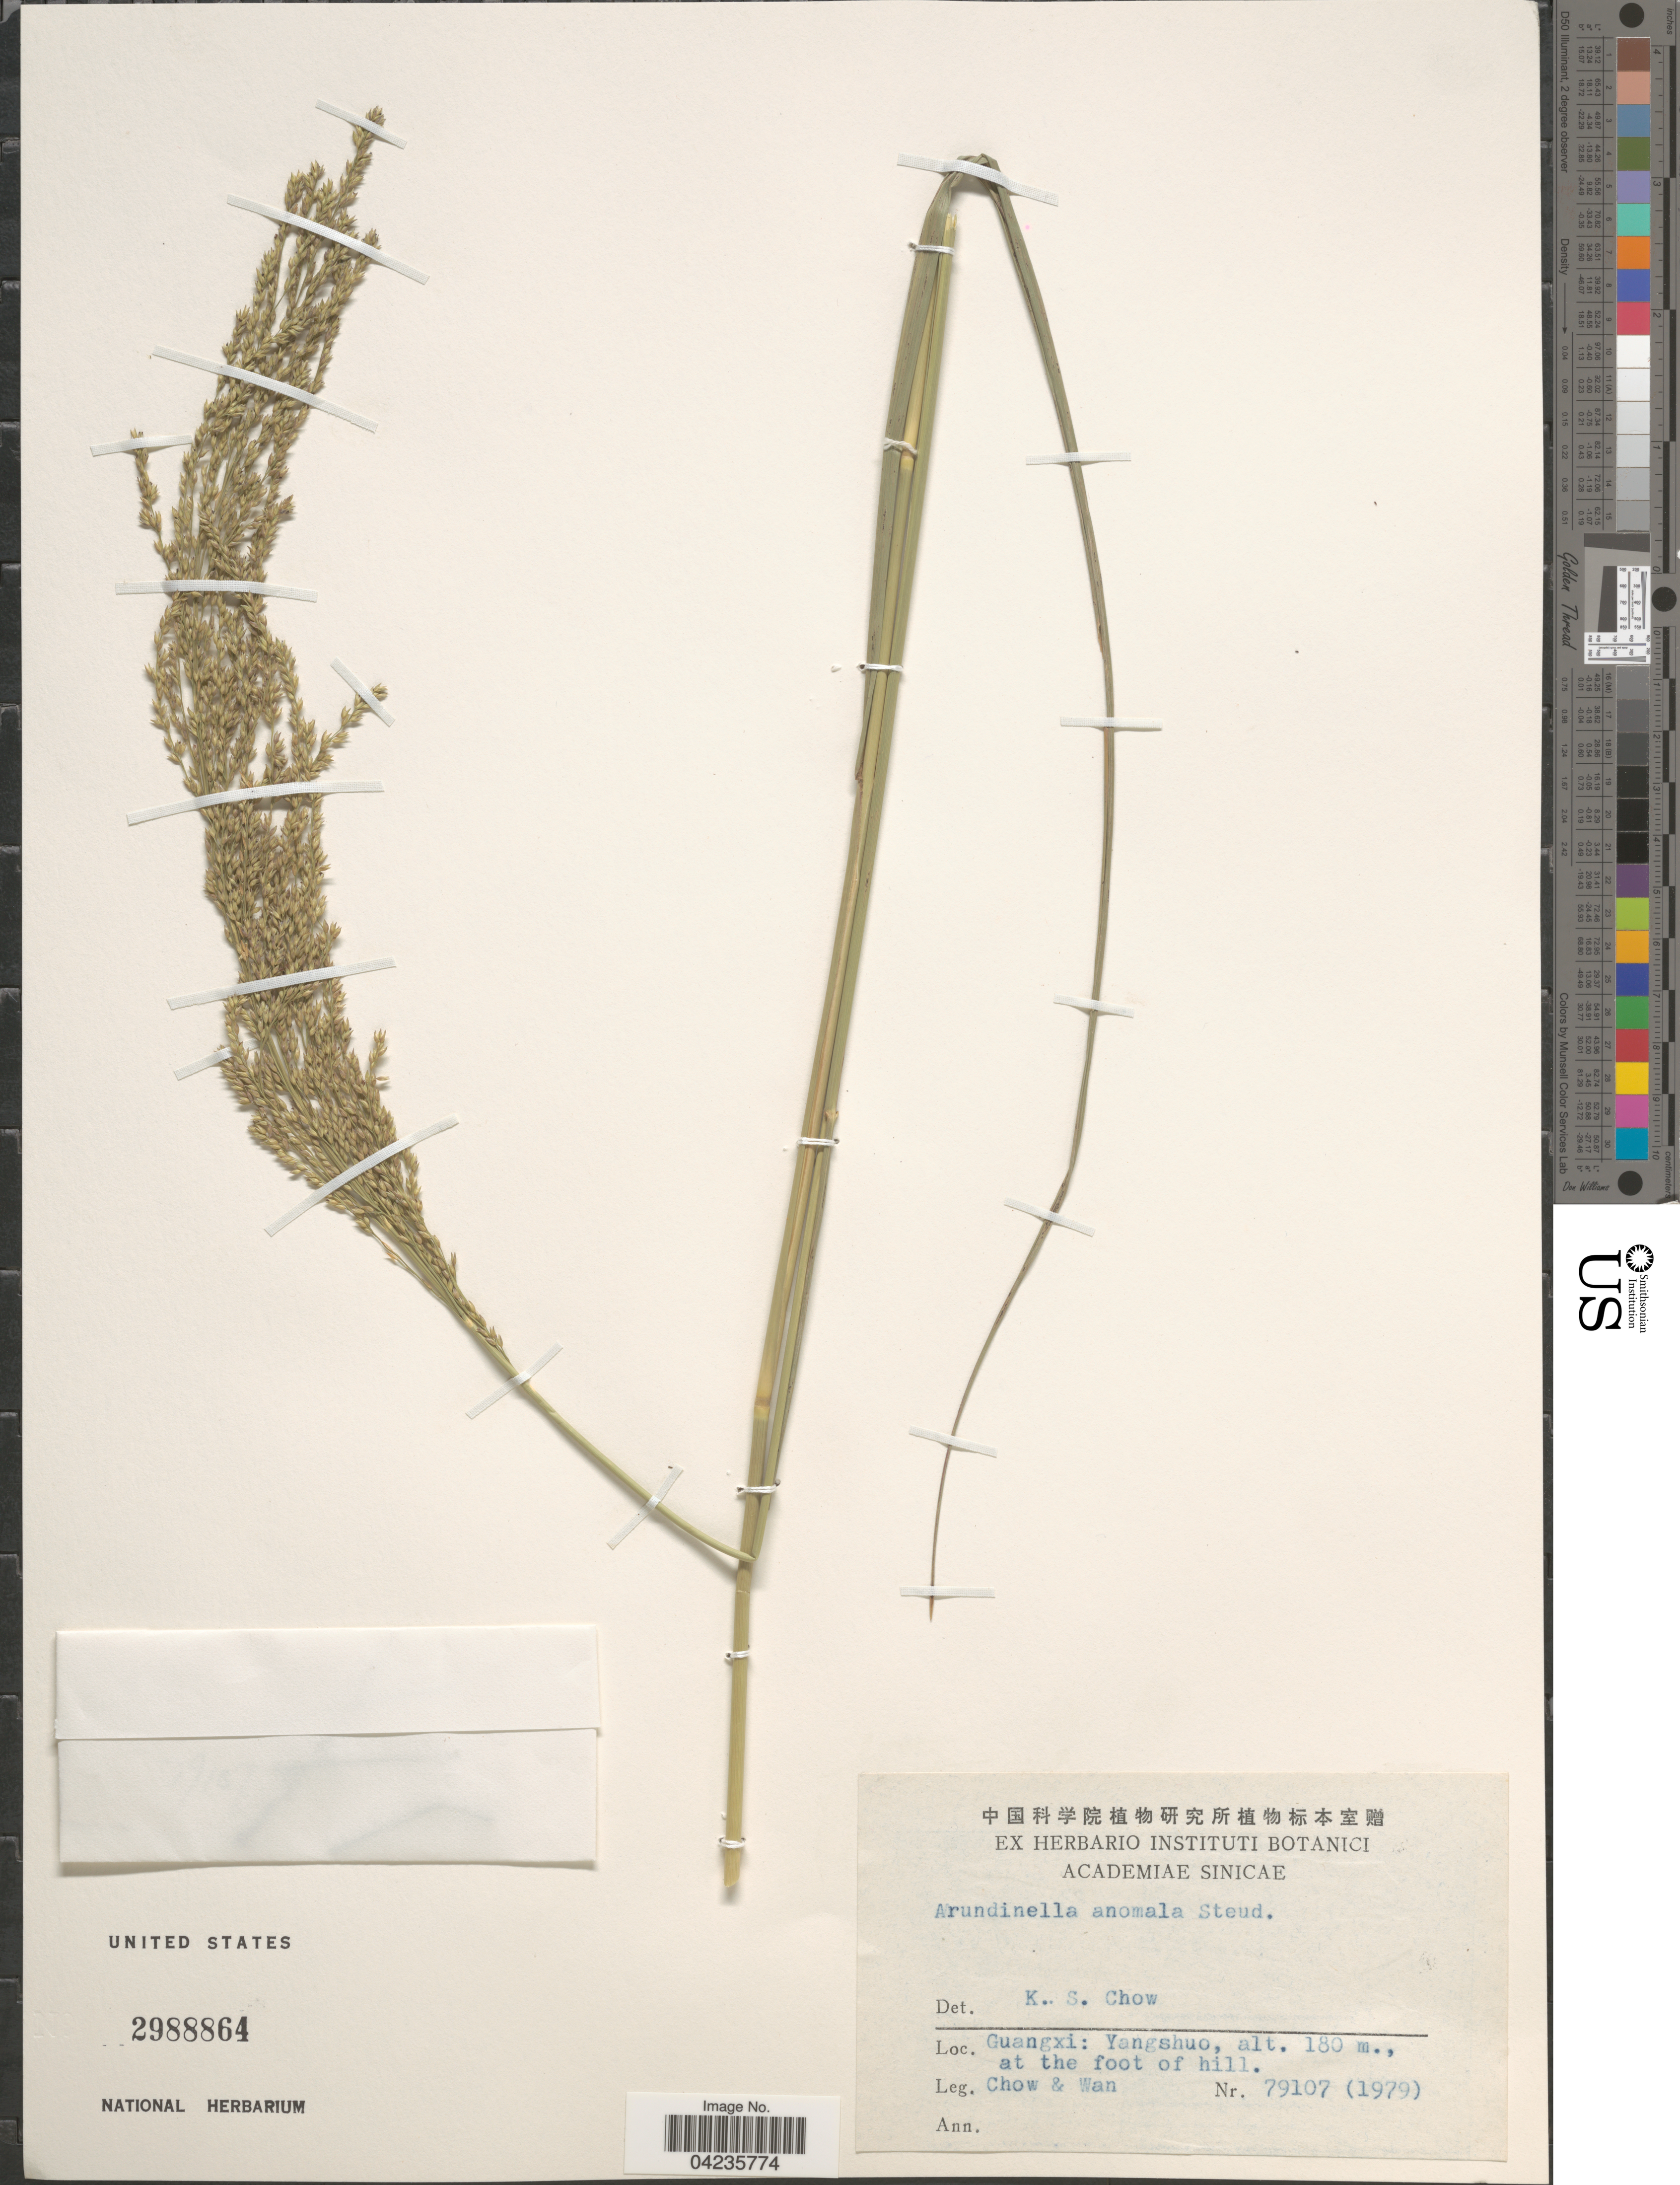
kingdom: Plantae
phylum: Tracheophyta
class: Liliopsida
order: Poales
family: Poaceae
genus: Arundinella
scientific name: Arundinella hirta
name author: (Thunb.) Tanaka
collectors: Chow, -- & -. Wan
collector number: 79107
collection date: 1979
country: China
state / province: Guangxi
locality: Yangshuo, at the foot of hill.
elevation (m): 180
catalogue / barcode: US 2988864